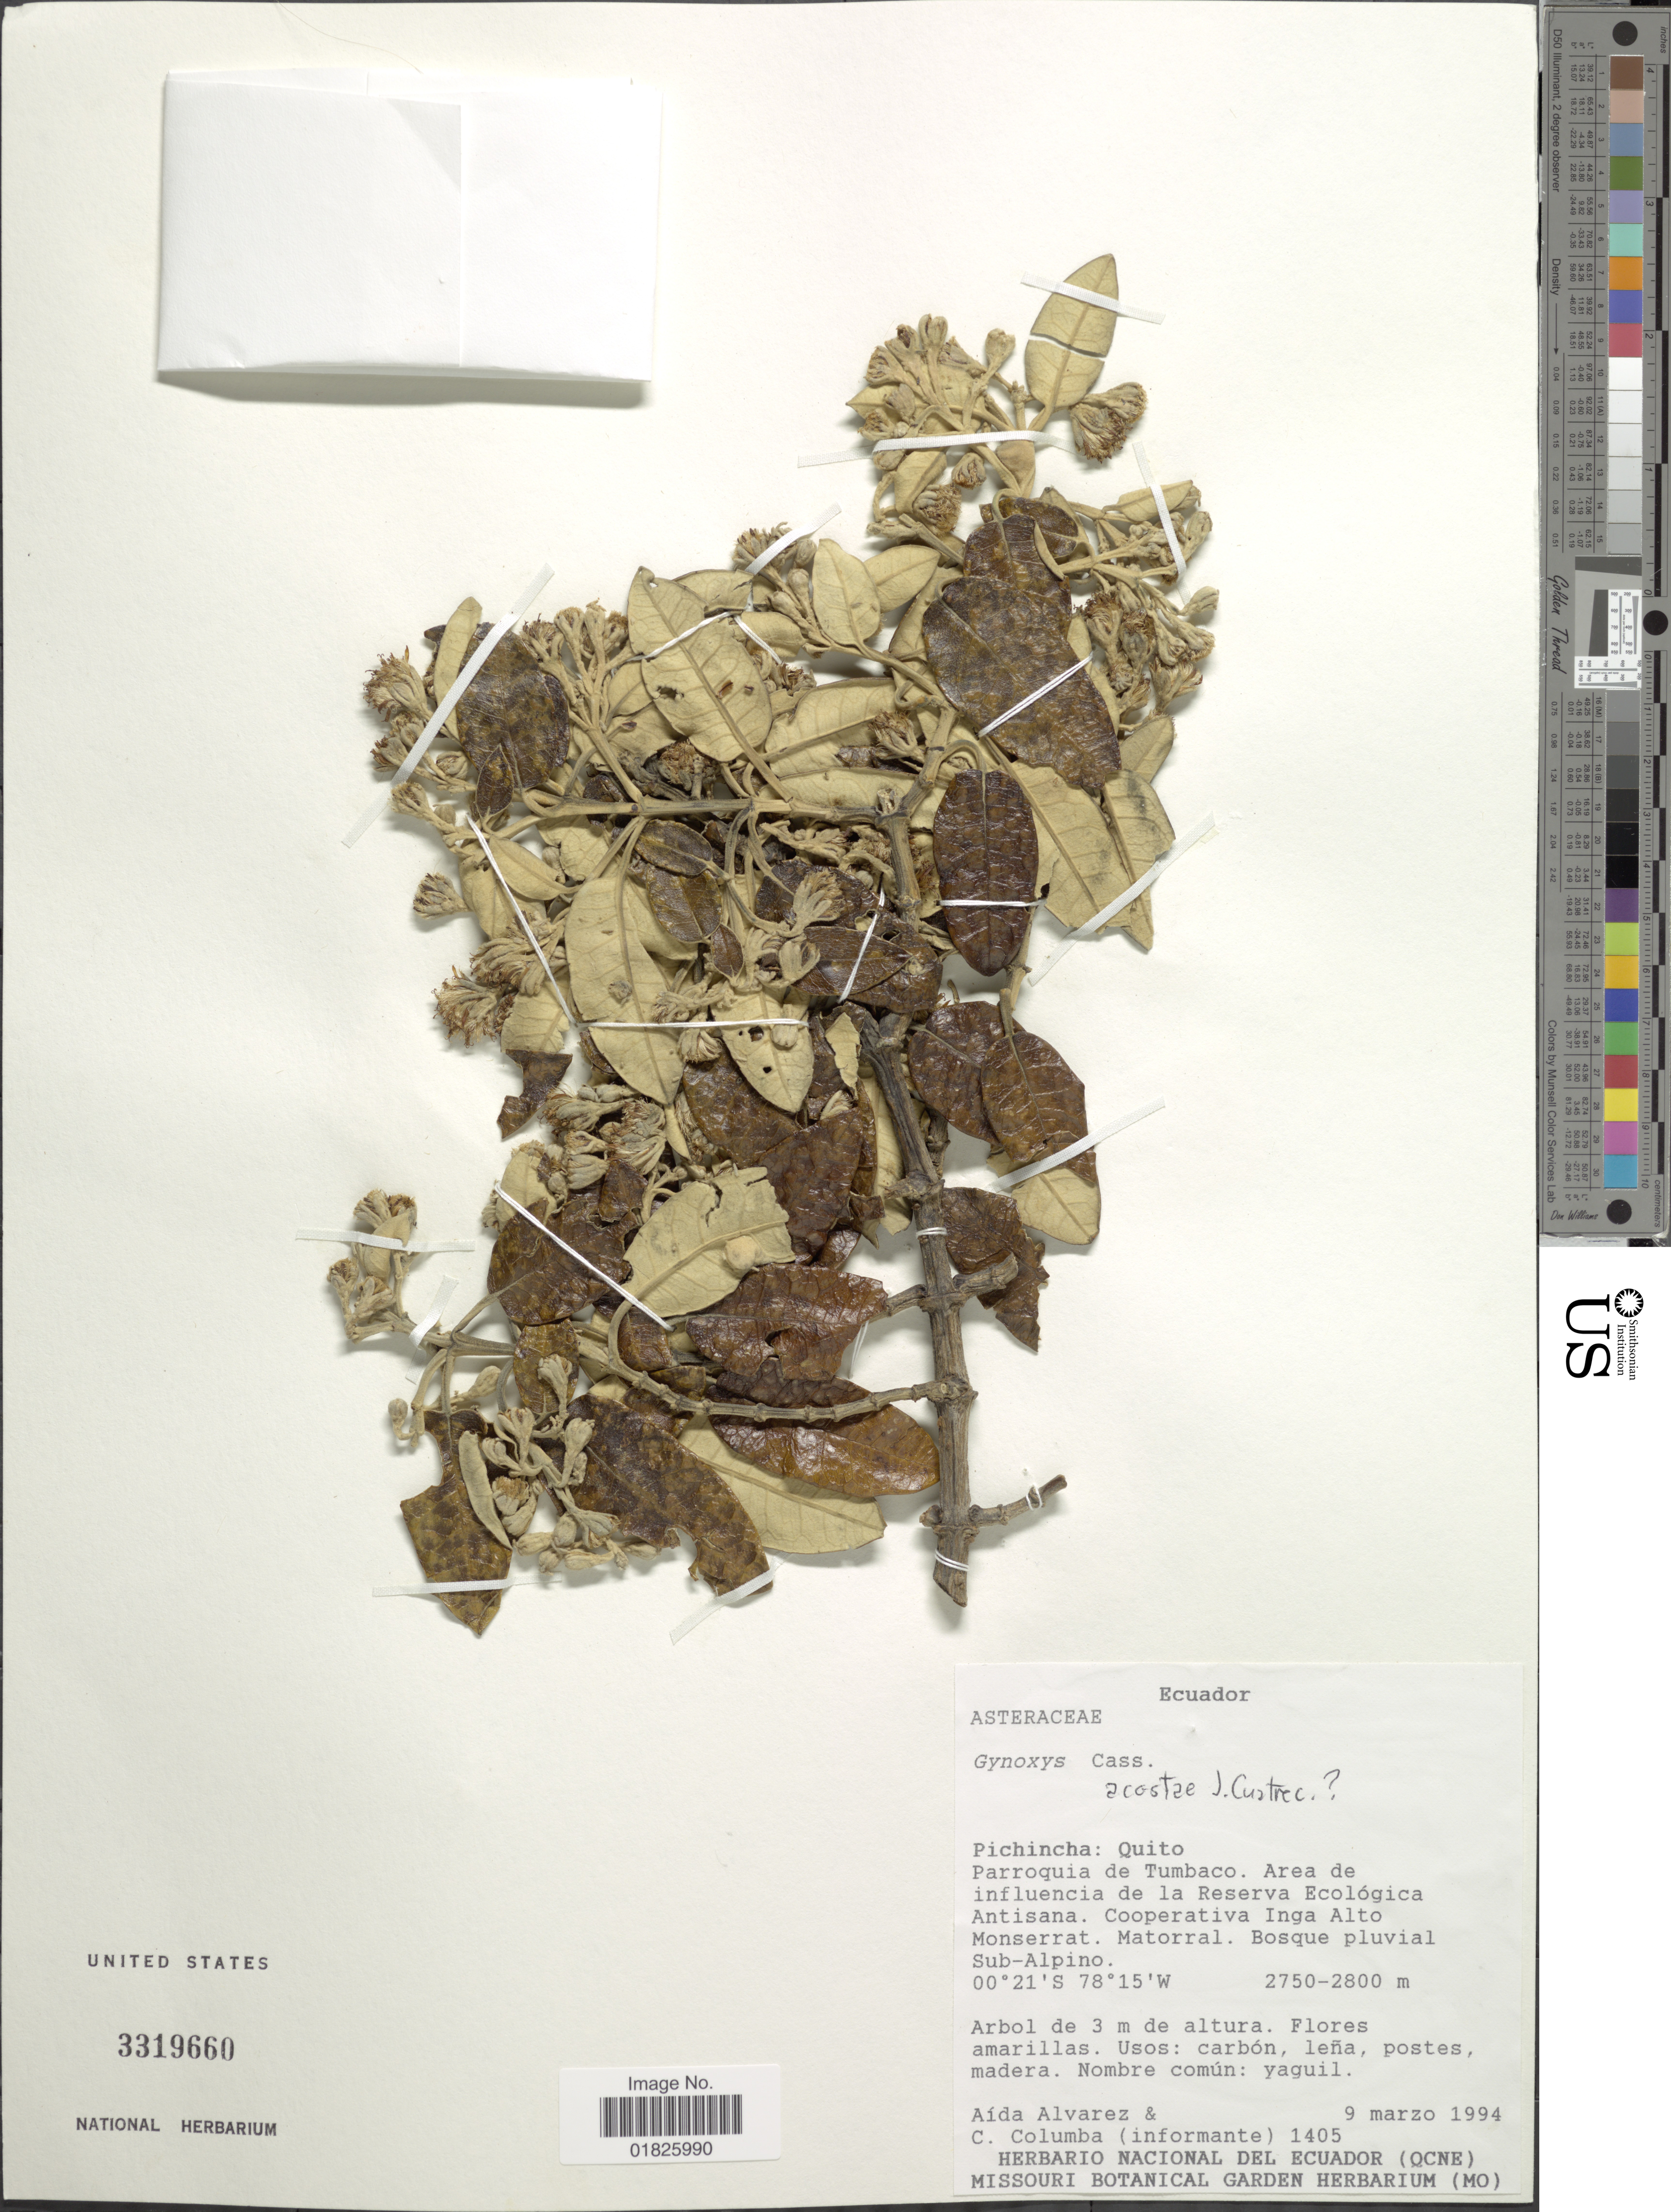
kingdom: Plantae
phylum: Tracheophyta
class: Magnoliopsida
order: Asterales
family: Asteraceae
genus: Gynoxys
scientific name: Gynoxys acostae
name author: Cuatrec.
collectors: A. Alvarez & C. Columba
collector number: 1405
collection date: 1994-03-09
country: Ecuador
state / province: Pichincha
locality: Quito, Parroquia de Tumbaco, area do influencia de la Reserva Ecologica Antisana, Cooperativa INga Alto Monserrat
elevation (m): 2750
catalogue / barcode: US 3319660